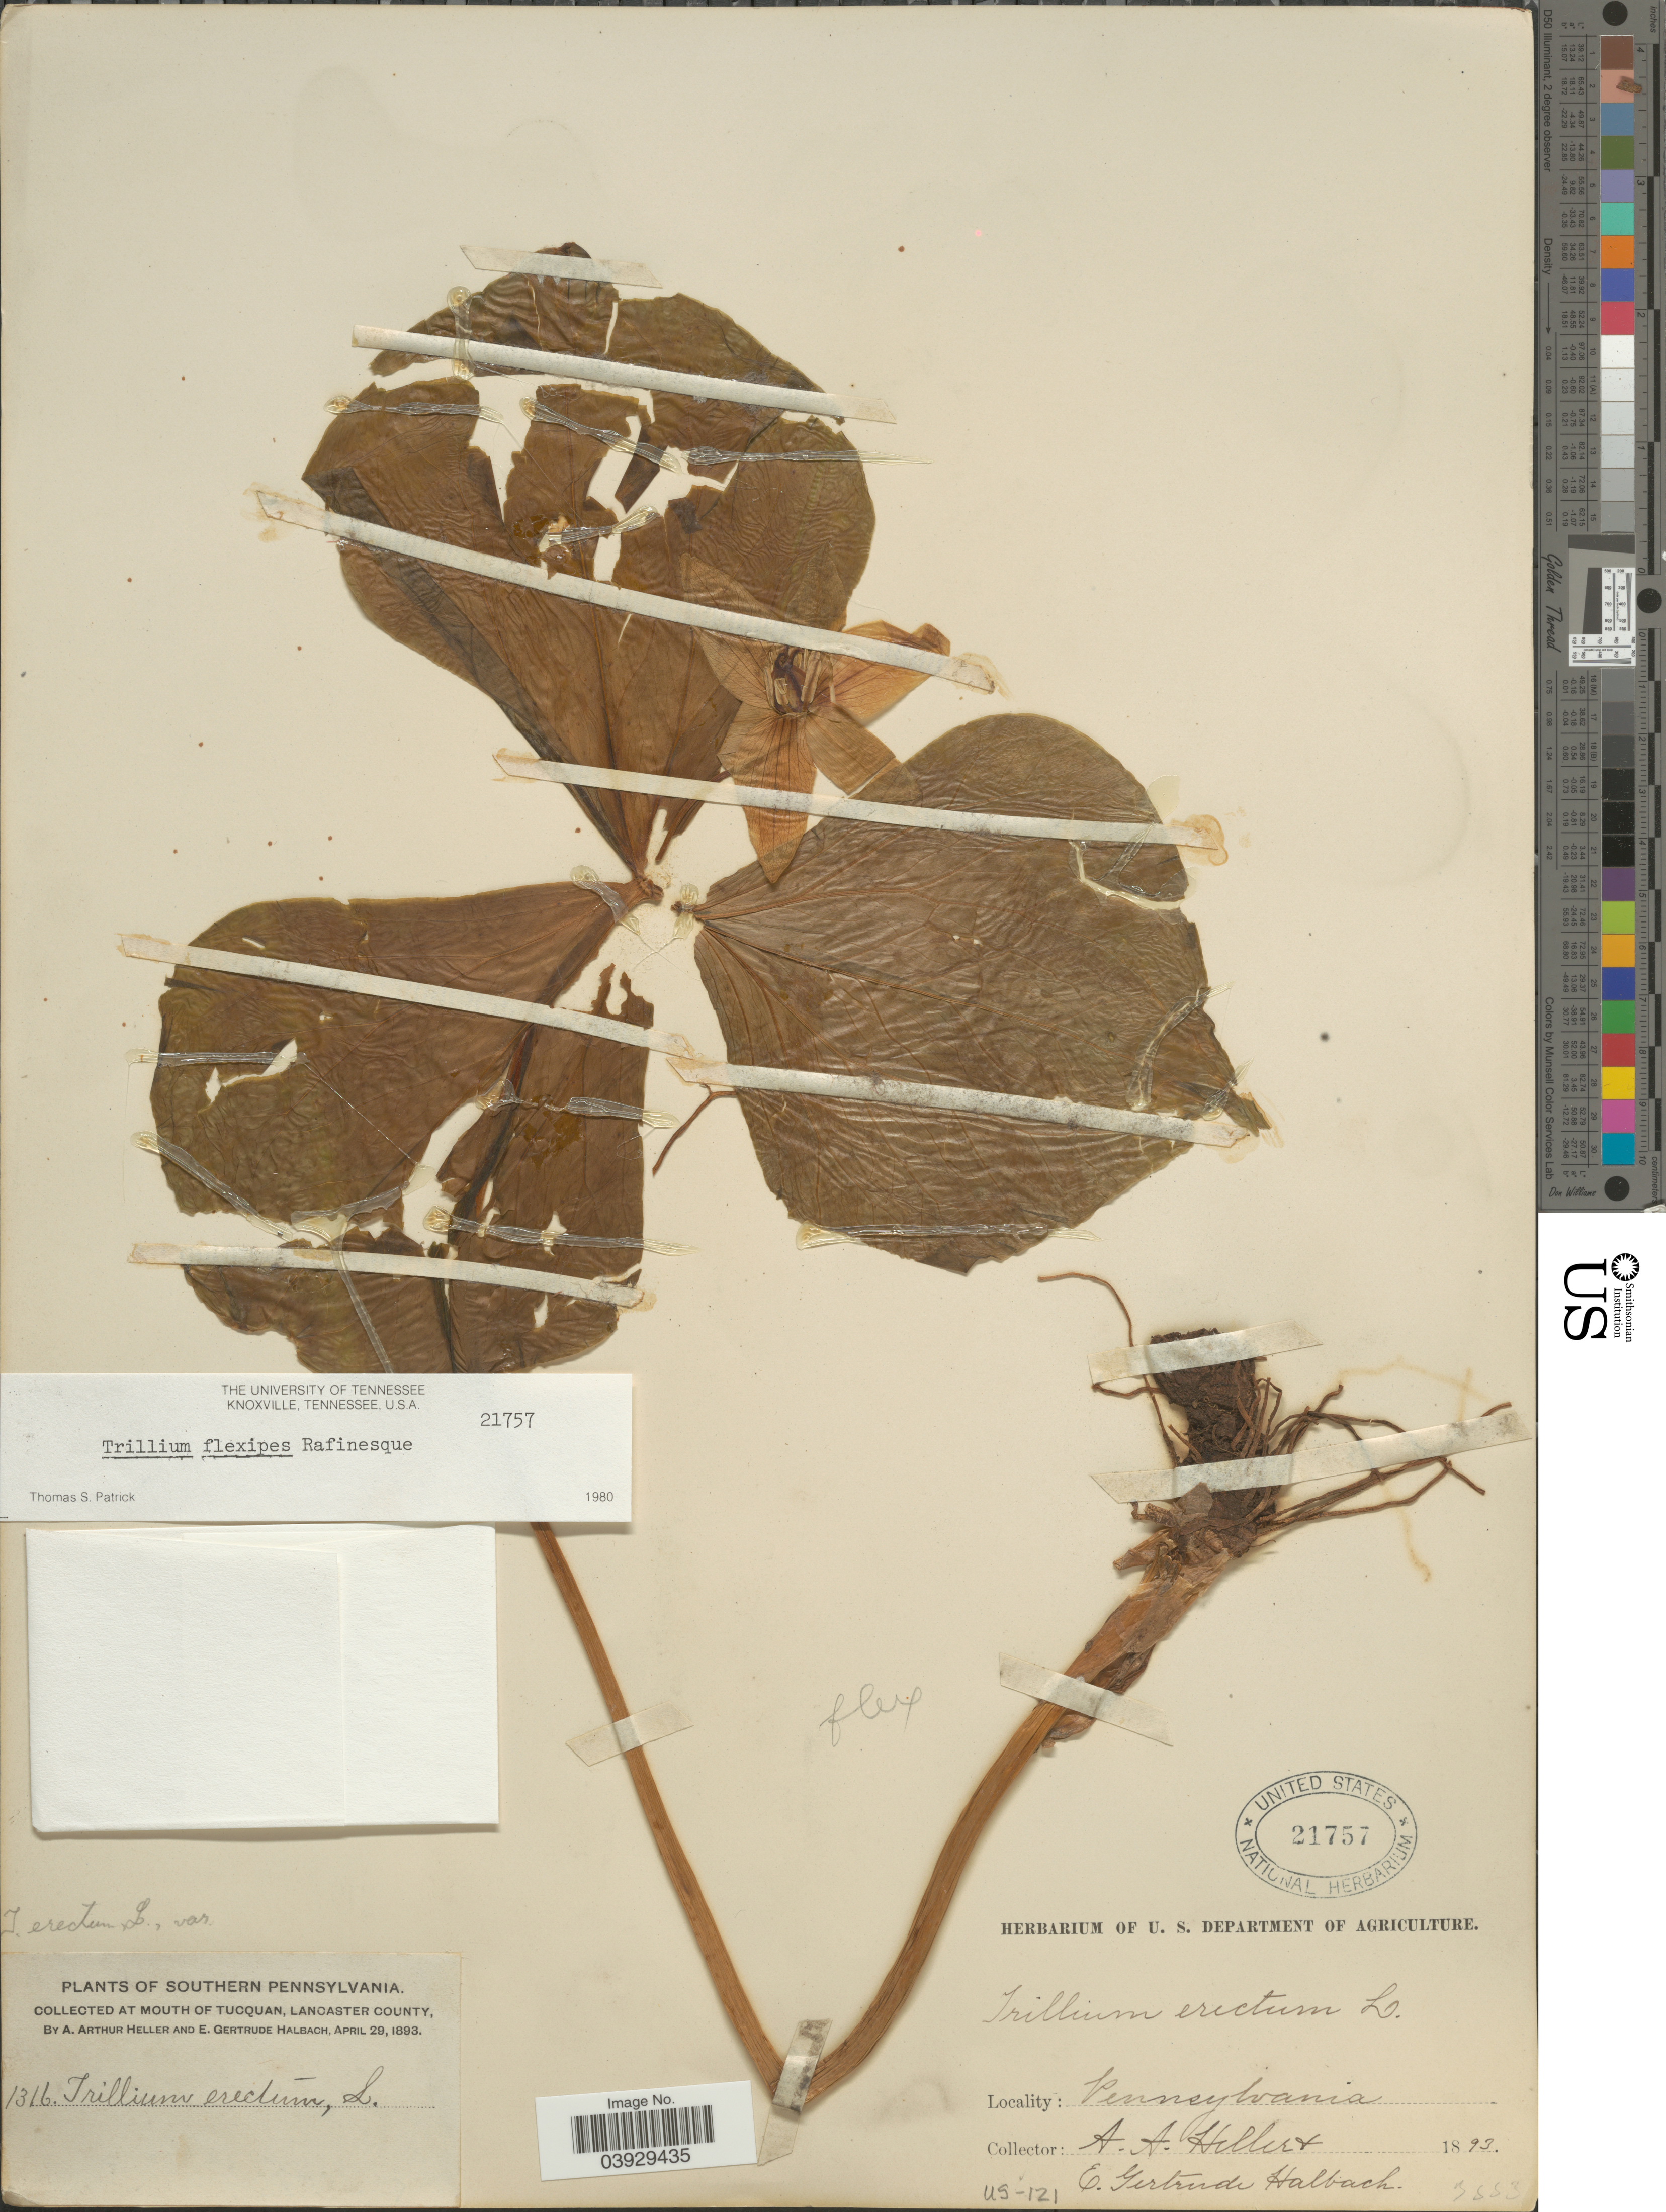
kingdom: Plantae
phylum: Tracheophyta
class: Liliopsida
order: Liliales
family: Melanthiaceae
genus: Trillium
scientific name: Trillium flexipes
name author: Raf.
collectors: A. A. Heller & E. G. Halbach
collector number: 1316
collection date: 1893-04-29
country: United States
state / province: Pennsylvania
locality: Southern Pennsylvania. At mouth of Tucquan, Lancaster County.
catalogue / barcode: US 21757